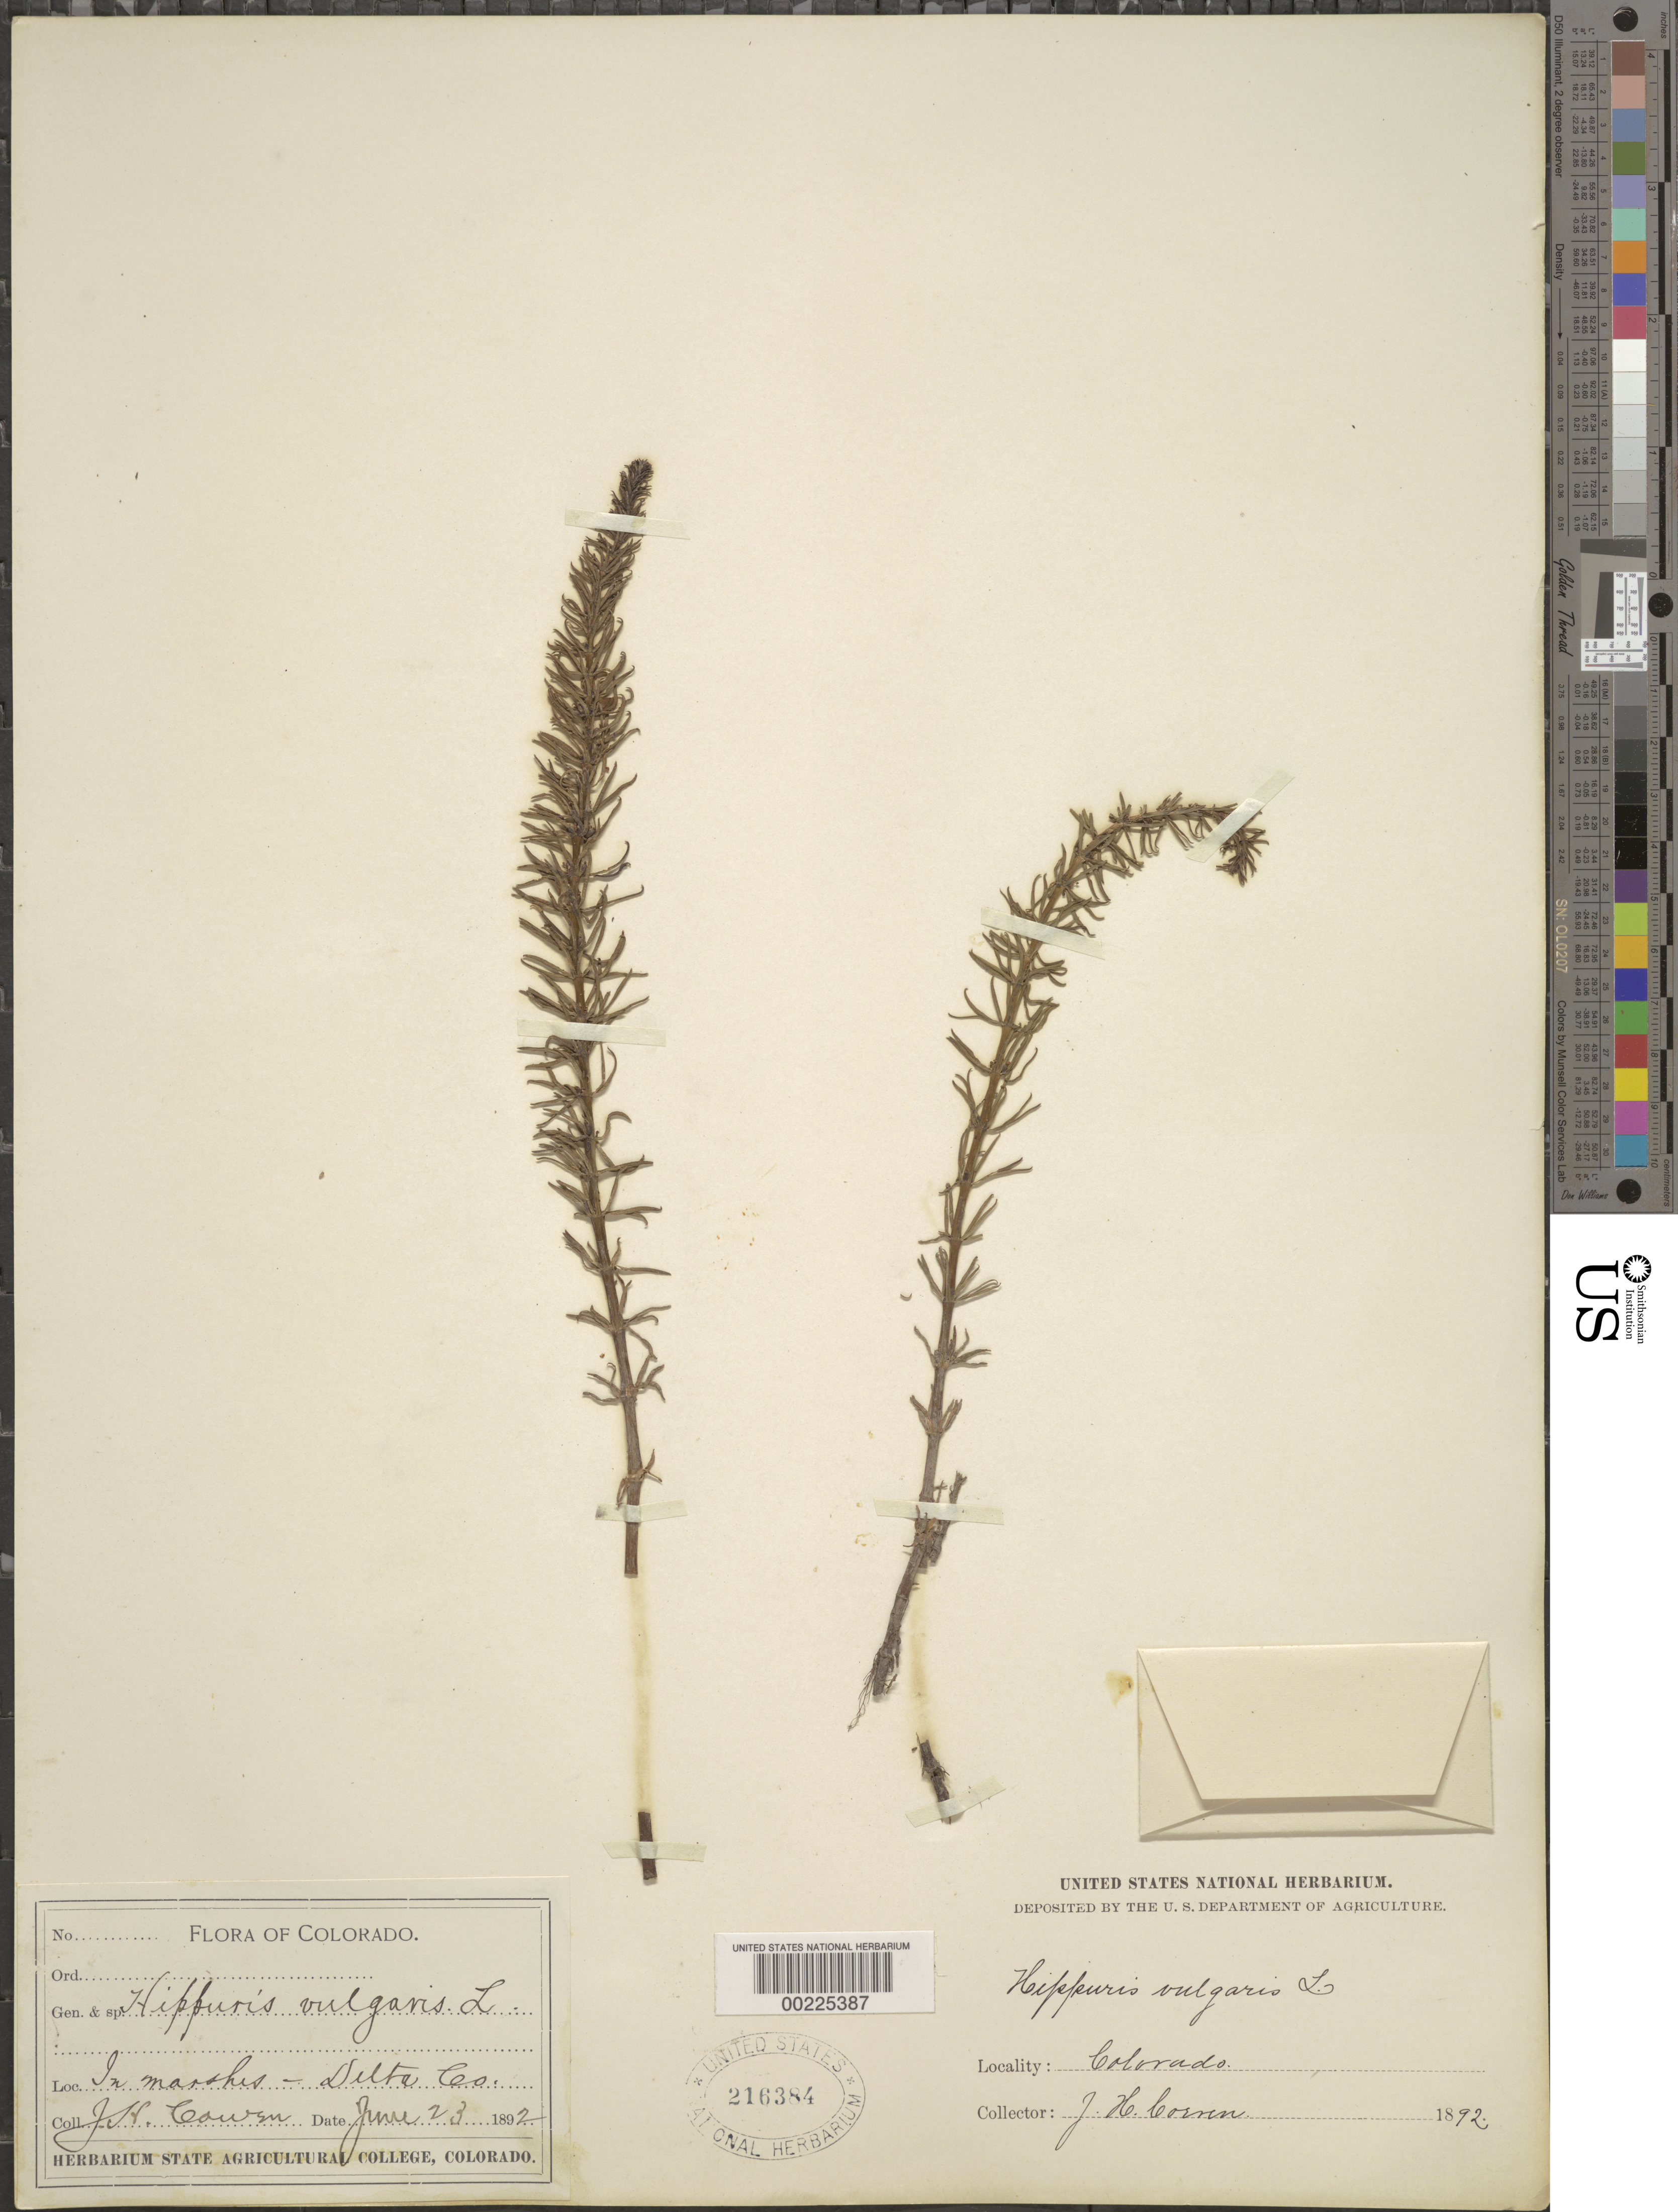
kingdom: Plantae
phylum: Tracheophyta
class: Magnoliopsida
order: Lamiales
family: Plantaginaceae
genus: Hippuris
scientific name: Hippuris tetraphylla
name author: L. f.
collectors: J. Corven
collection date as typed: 23 Jun 1892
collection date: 1892-06-23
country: United States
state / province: Colorado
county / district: Delta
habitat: Marshes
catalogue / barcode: US 216384